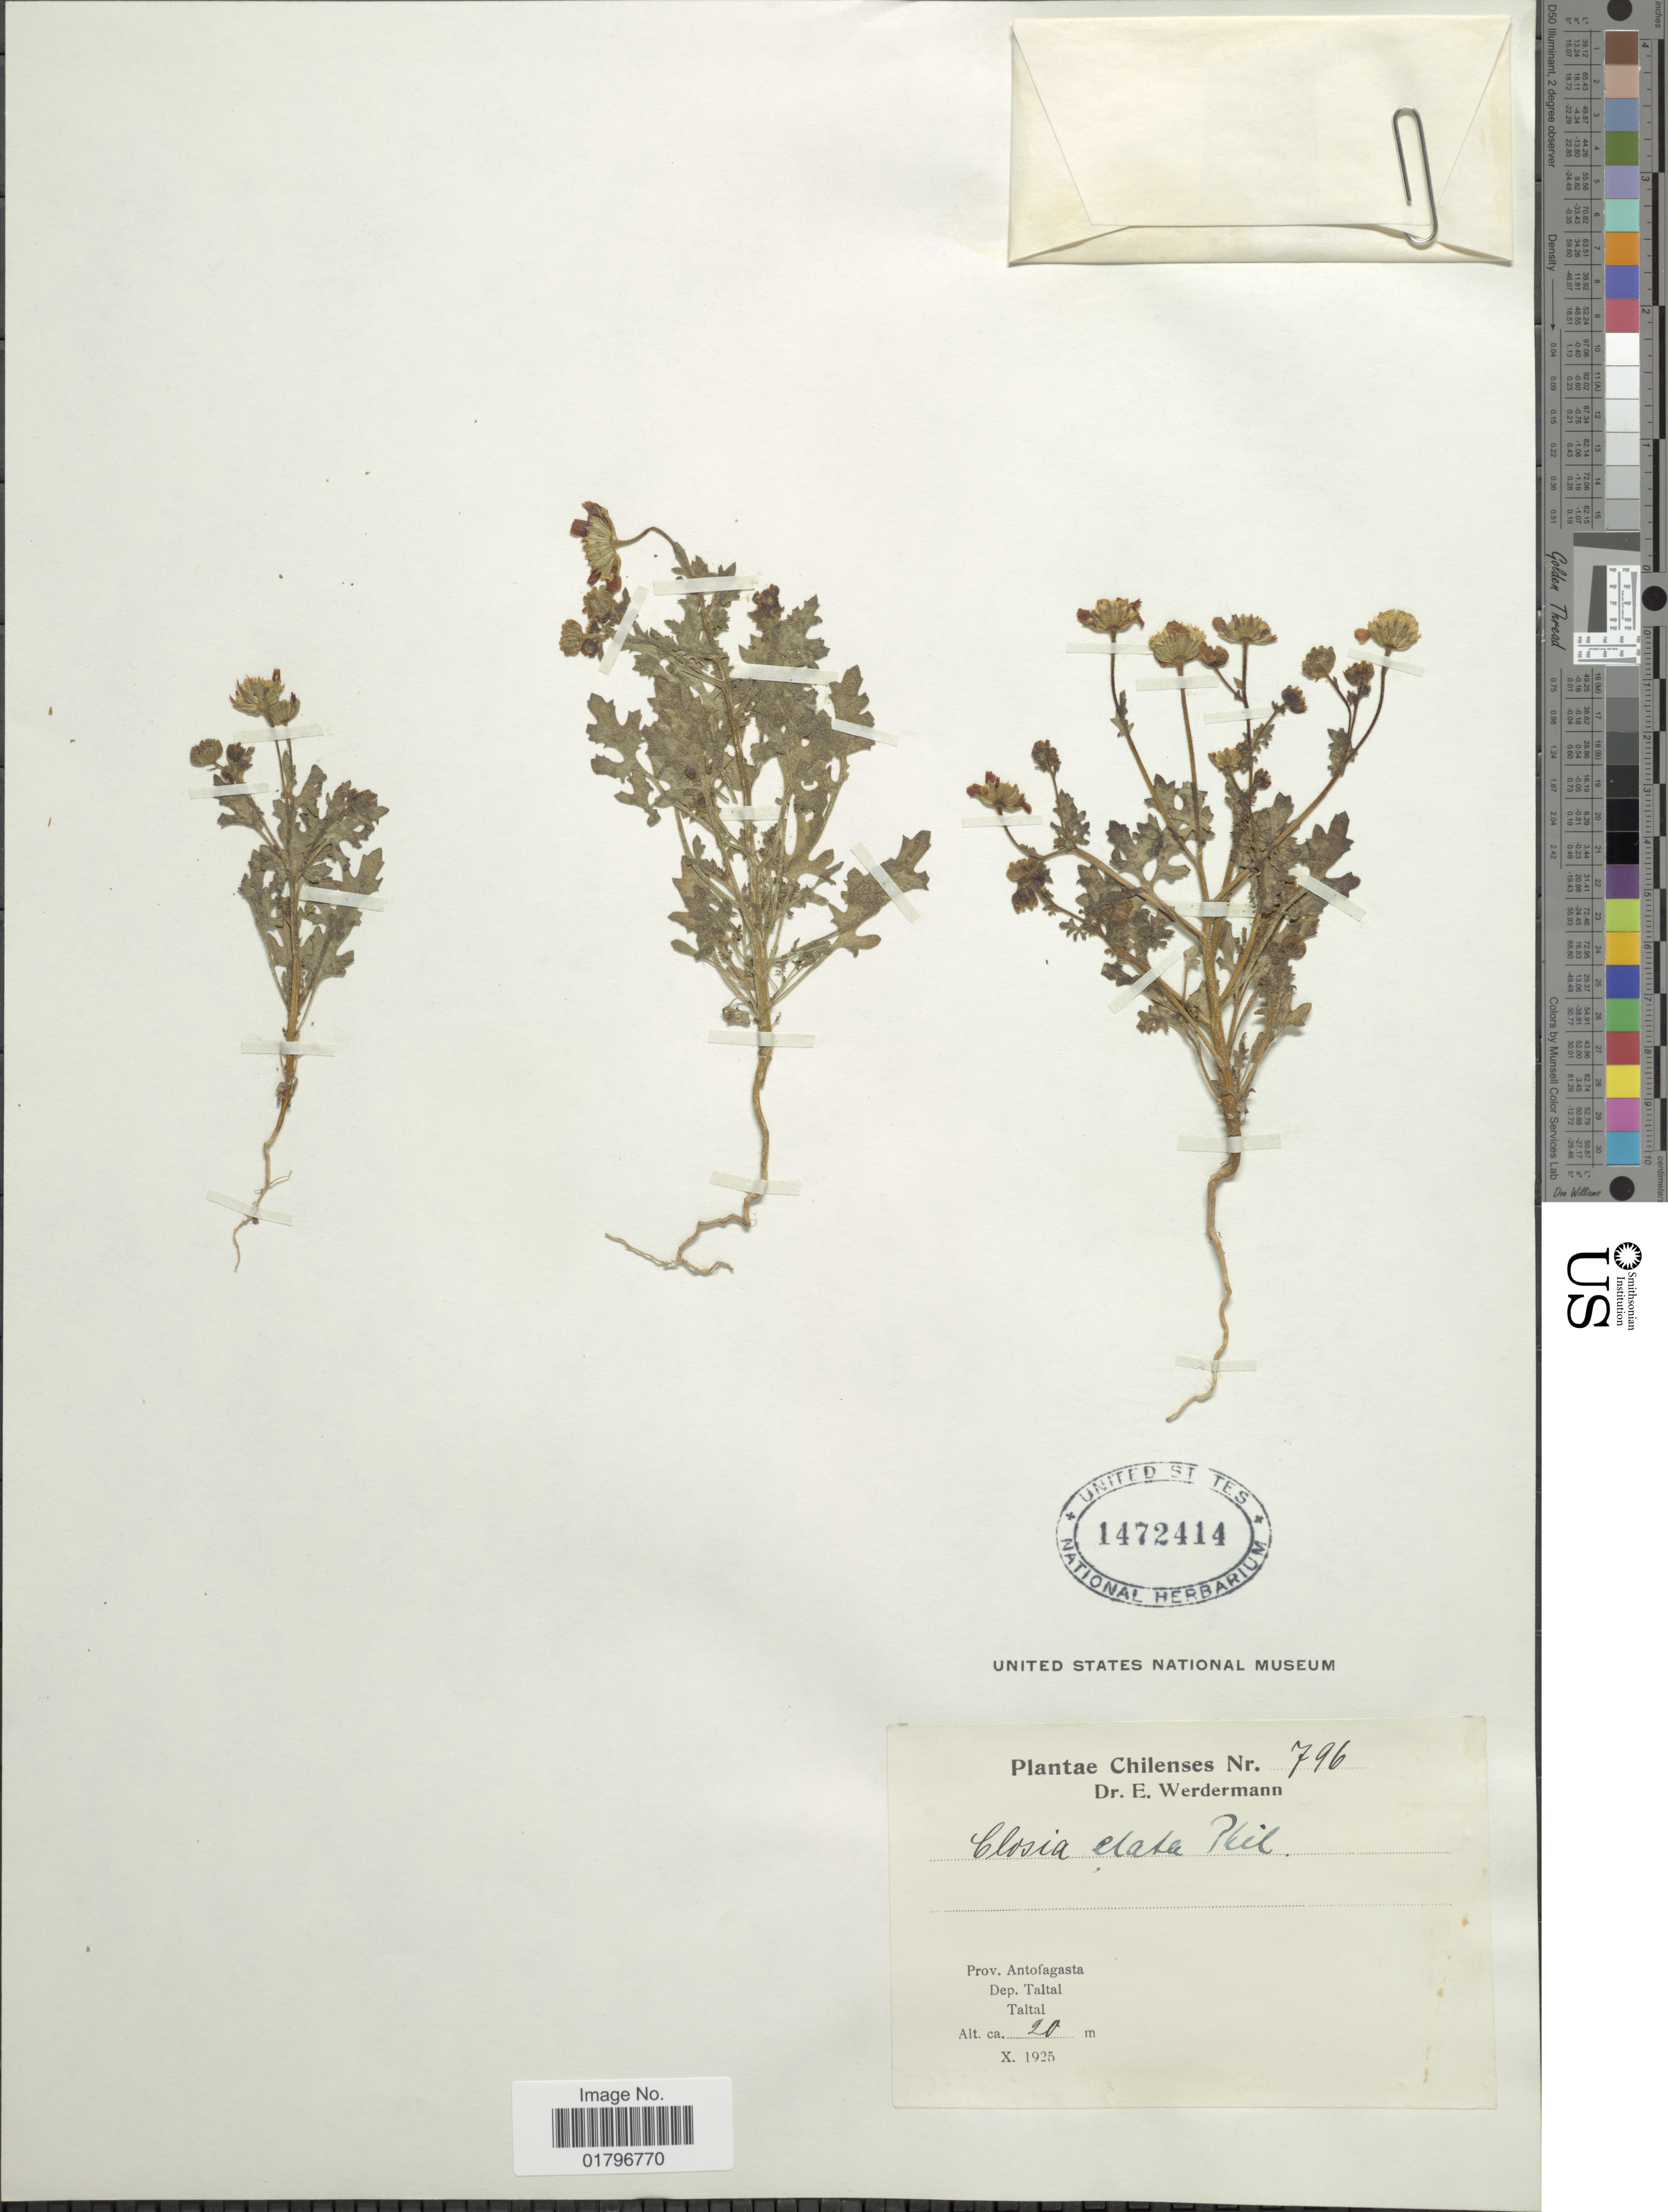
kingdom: Plantae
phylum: Tracheophyta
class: Magnoliopsida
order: Asterales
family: Asteraceae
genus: Closia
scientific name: Closia elata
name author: Phil.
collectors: E. Werdermann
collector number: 796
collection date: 1925-10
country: Chile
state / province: Antofagasta (II)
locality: Prov. Antofagasta. Dep. Taltal. Taltal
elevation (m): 20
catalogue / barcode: US 1472414